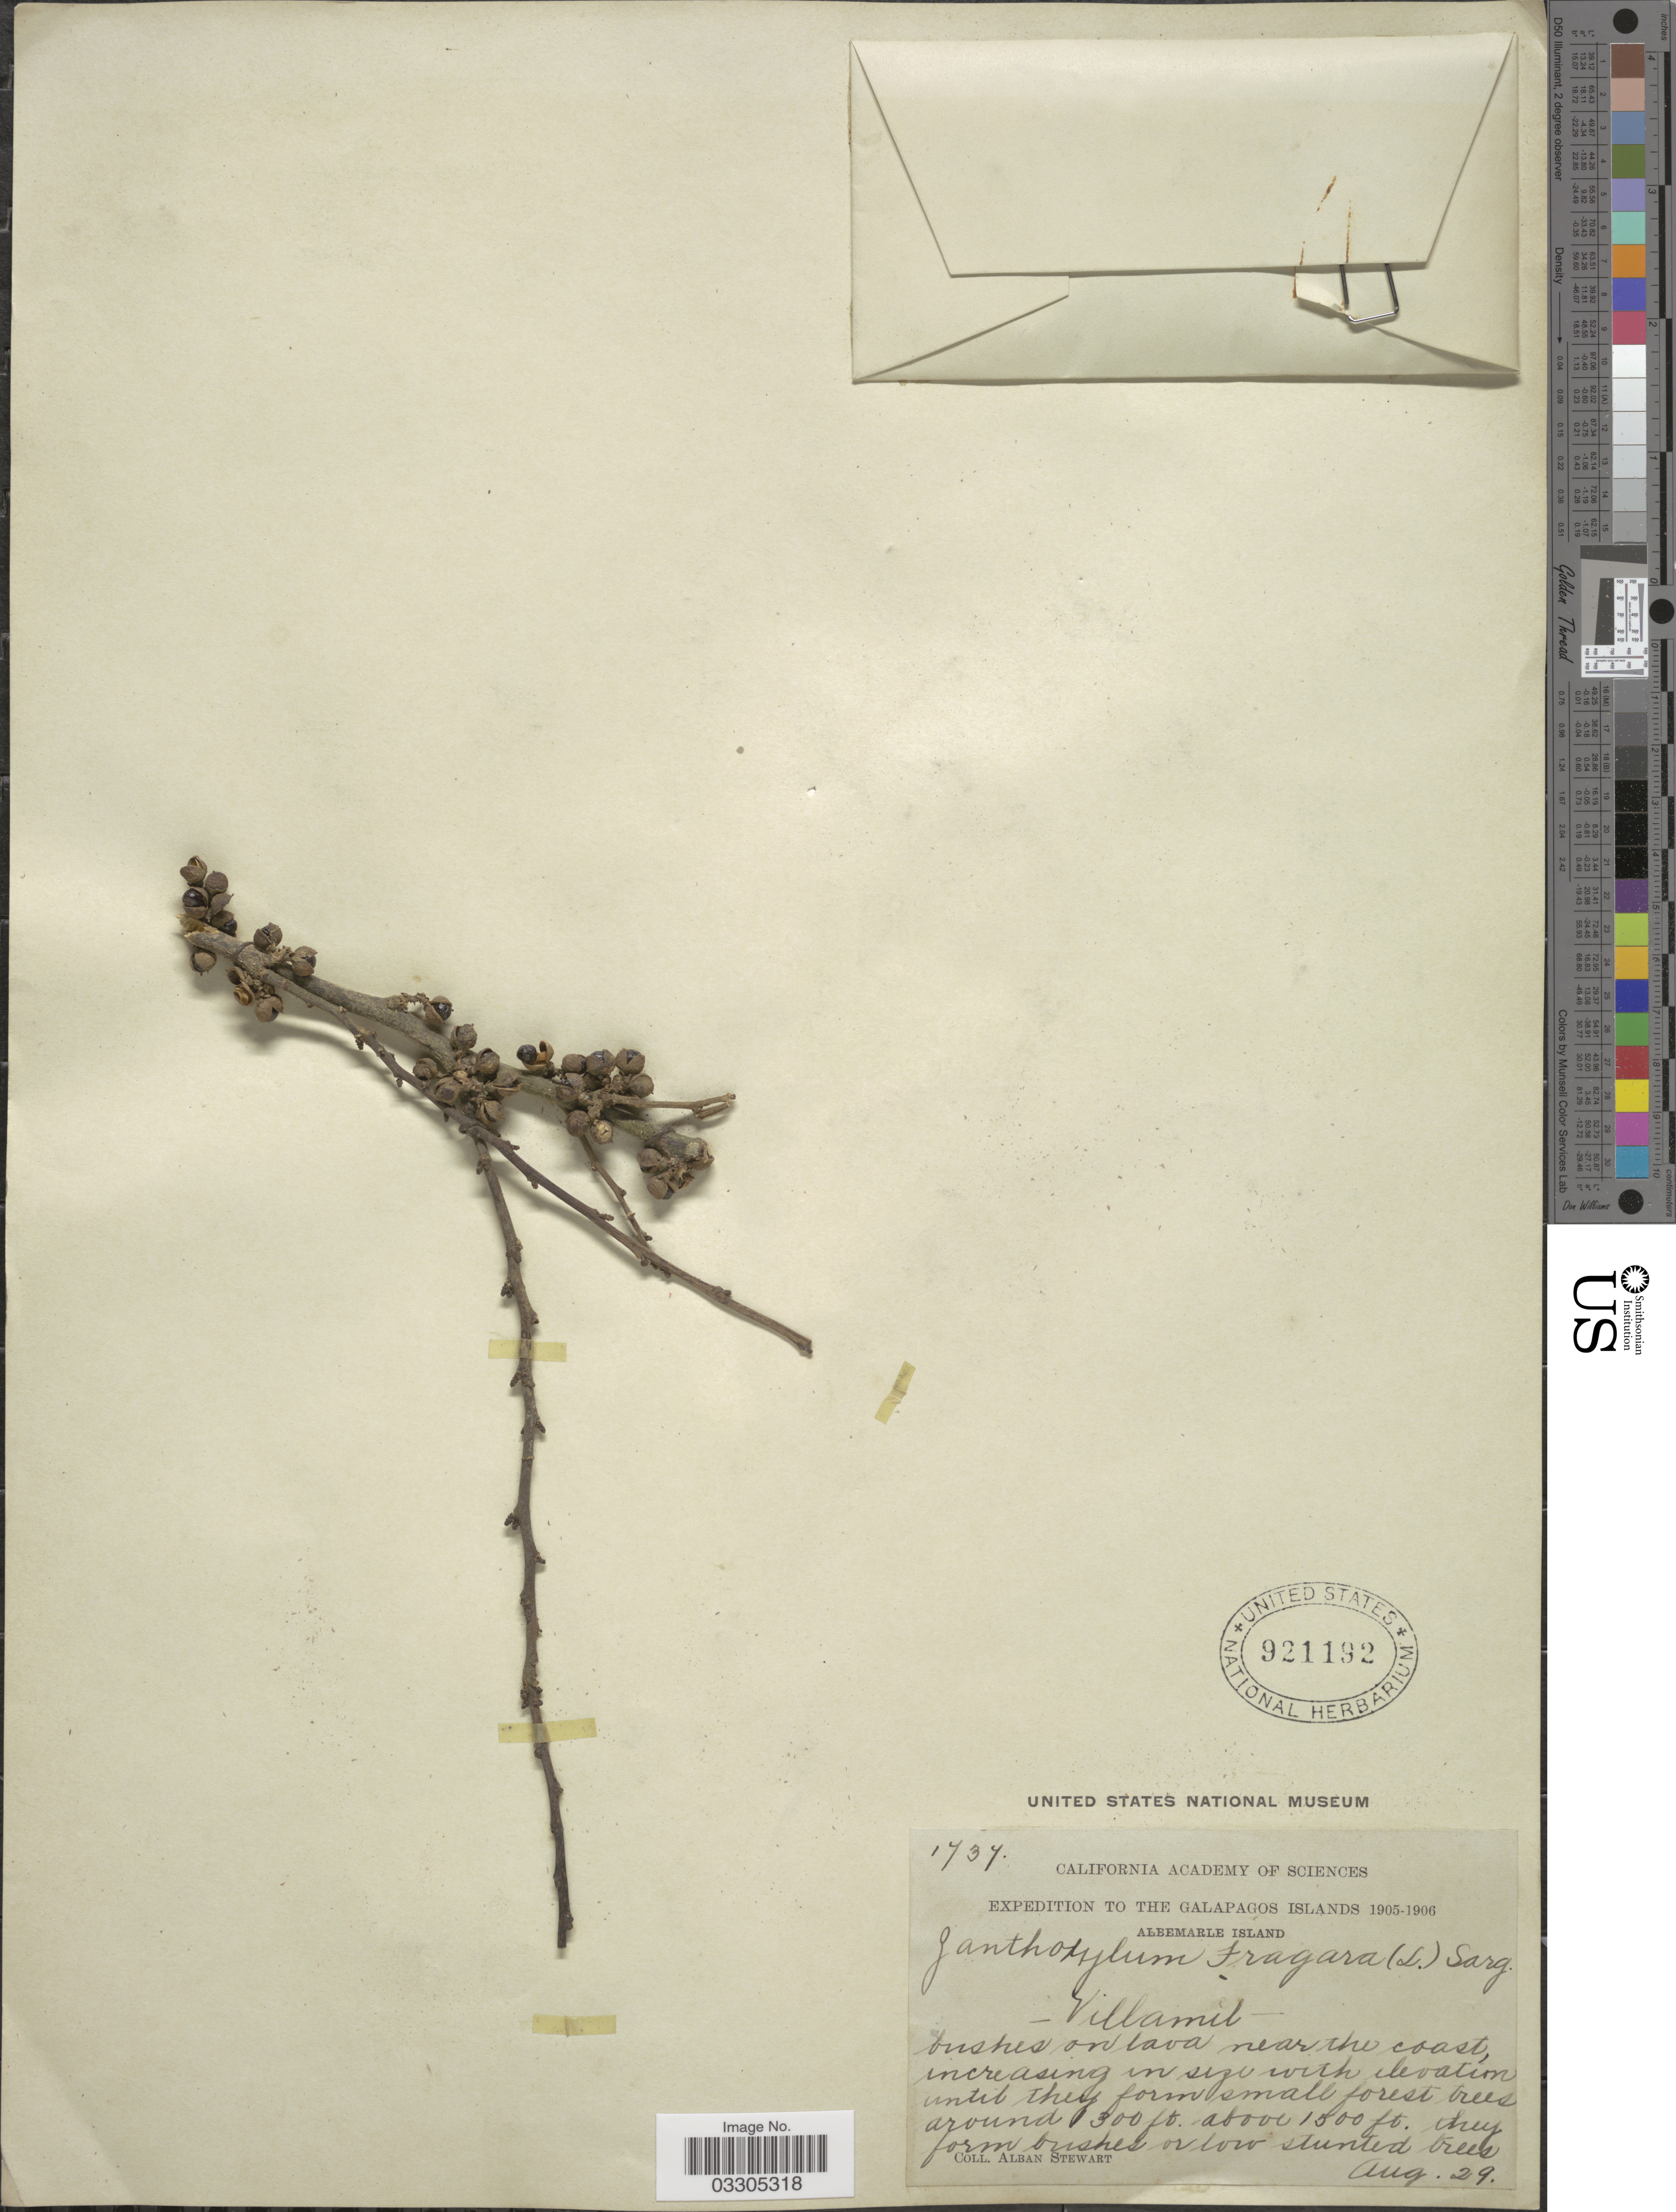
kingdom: Plantae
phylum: Tracheophyta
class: Magnoliopsida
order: Sapindales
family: Rutaceae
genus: Zanthoxylum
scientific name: Zanthoxylum fagara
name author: (L.) Sarg.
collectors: A. Stewart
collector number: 1737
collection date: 1905-08-29/1906-08-29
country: Ecuador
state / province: Colón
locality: Galapagos Islands. Albemarle Island. Villamil.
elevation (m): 396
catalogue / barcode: US 921192